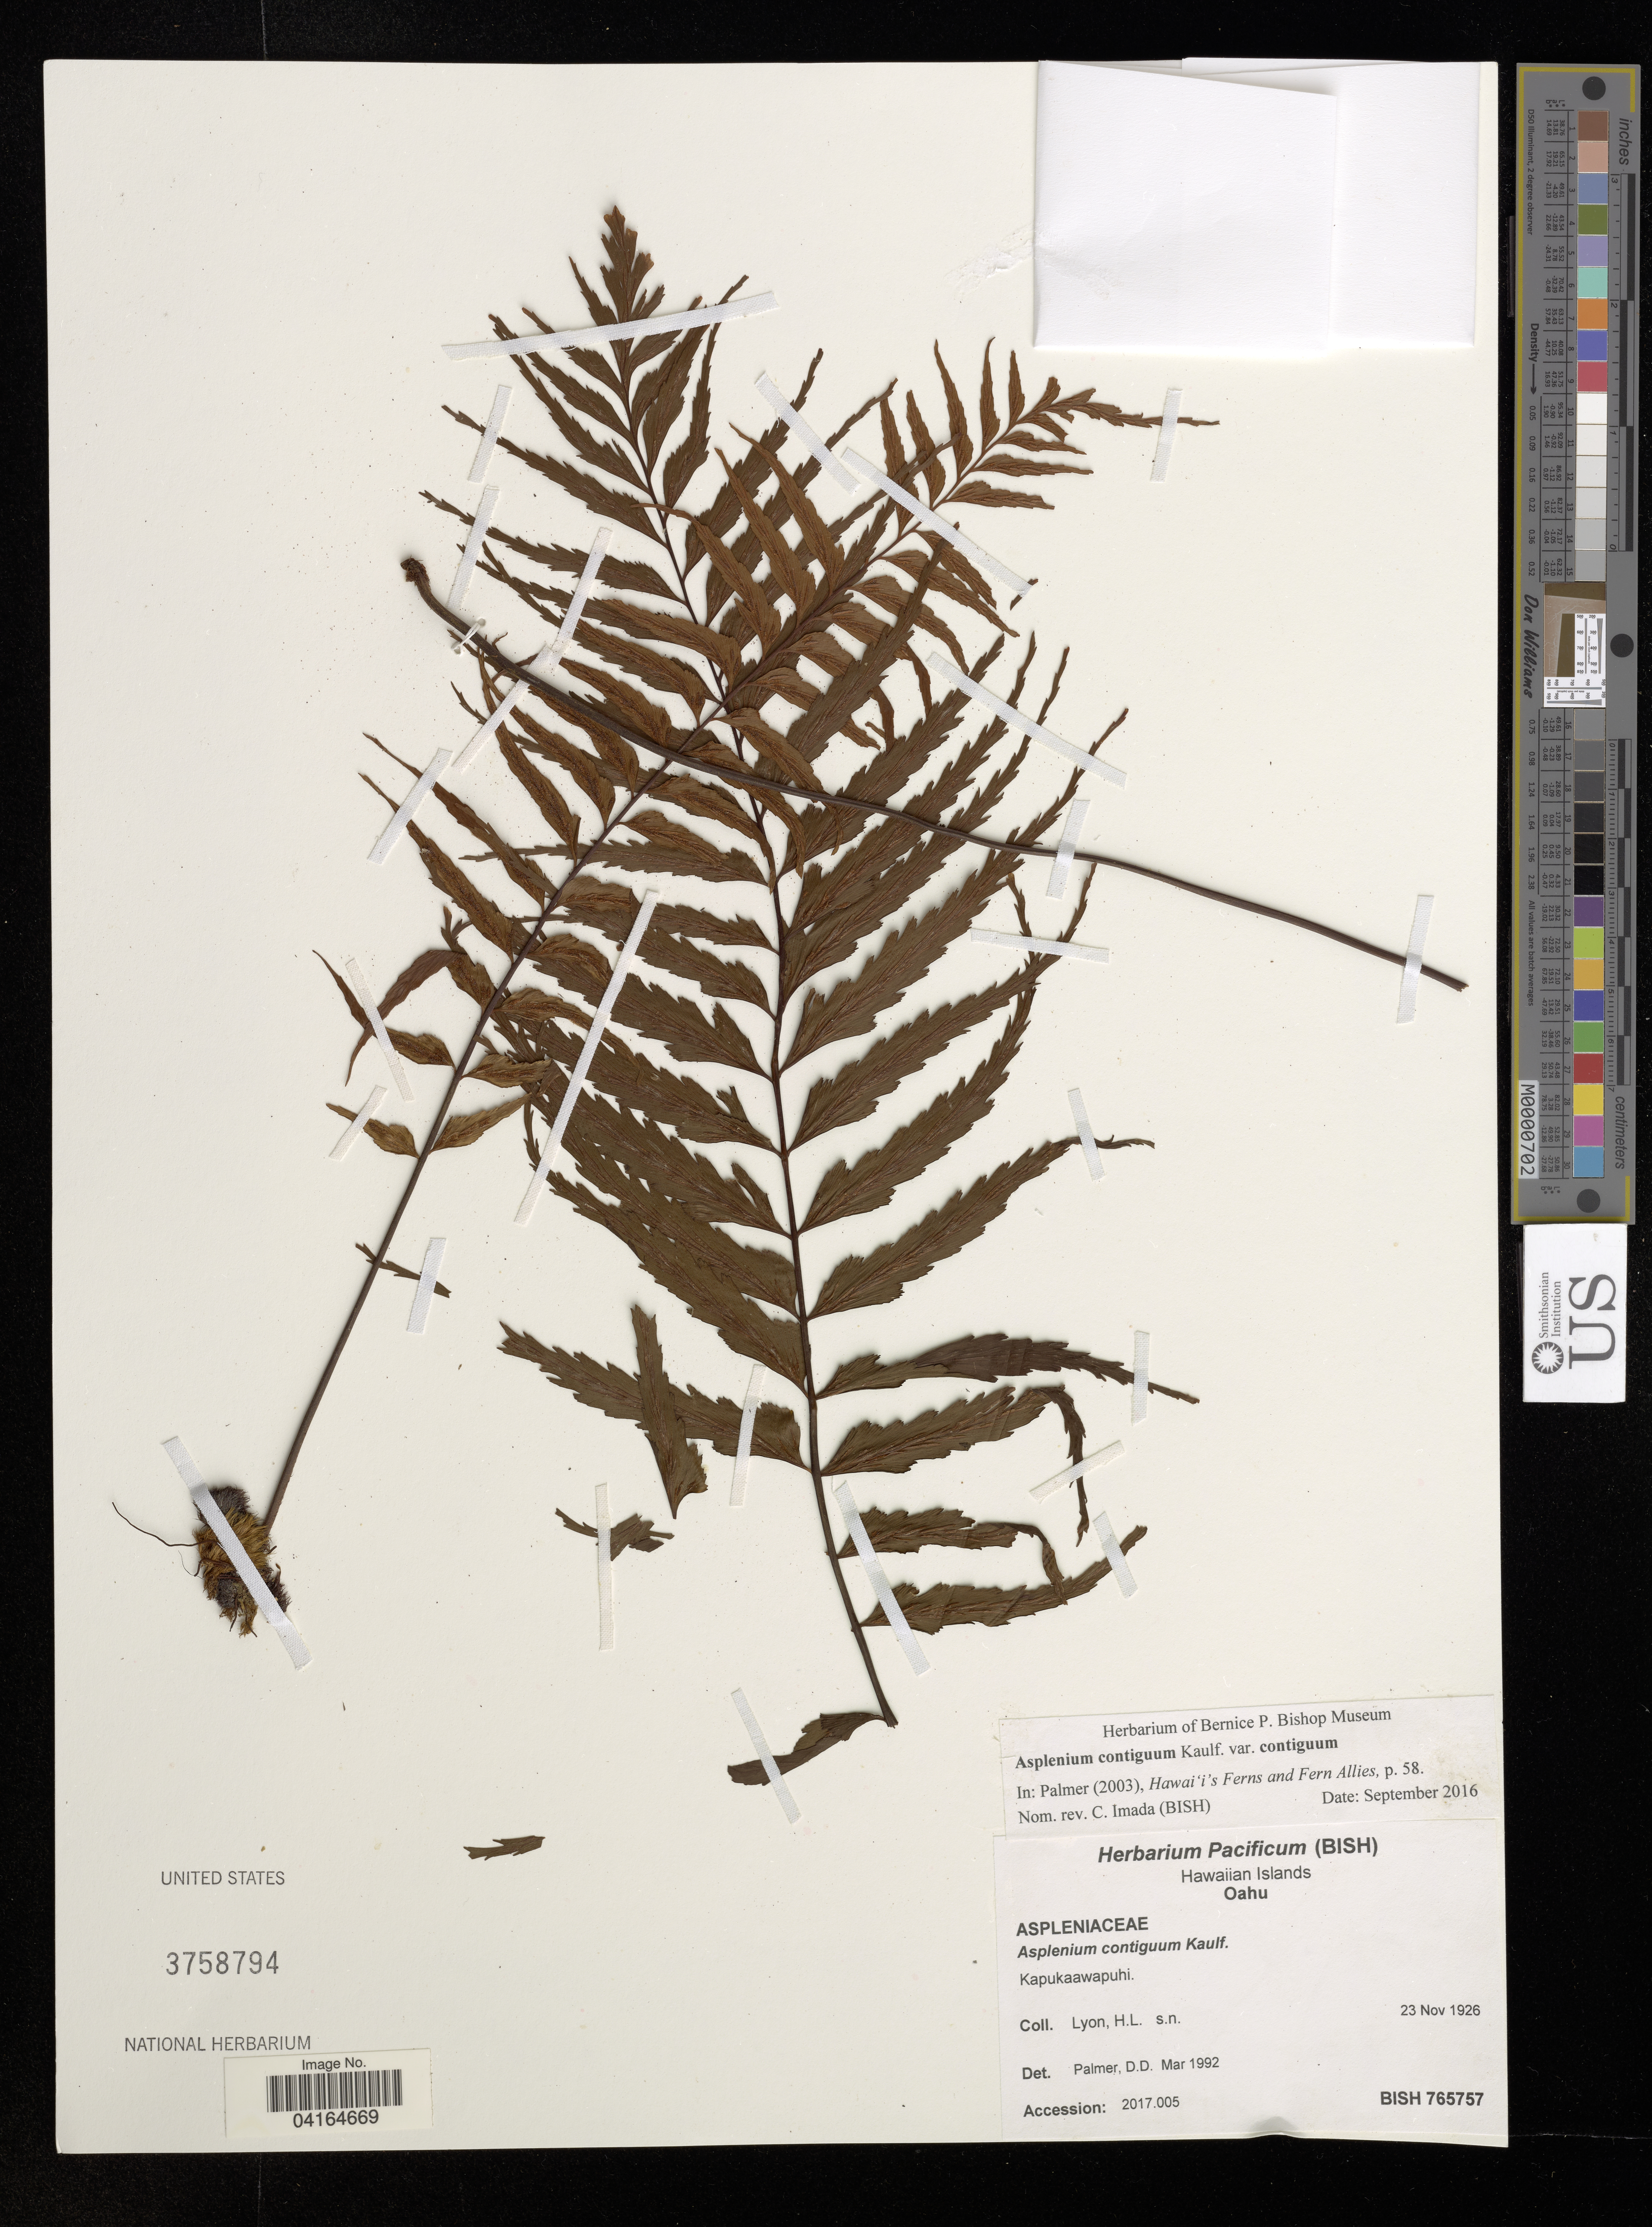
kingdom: Plantae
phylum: Tracheophyta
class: Polypodiopsida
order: Polypodiales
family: Aspleniaceae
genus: Asplenium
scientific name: Asplenium contiguum var. contiguum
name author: Kaulf.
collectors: H. Lyon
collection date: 1926-11-23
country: United States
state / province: Hawaii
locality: Hawaiian Islands. Oahu. Kapukaawapuhi.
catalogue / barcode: US 3758794